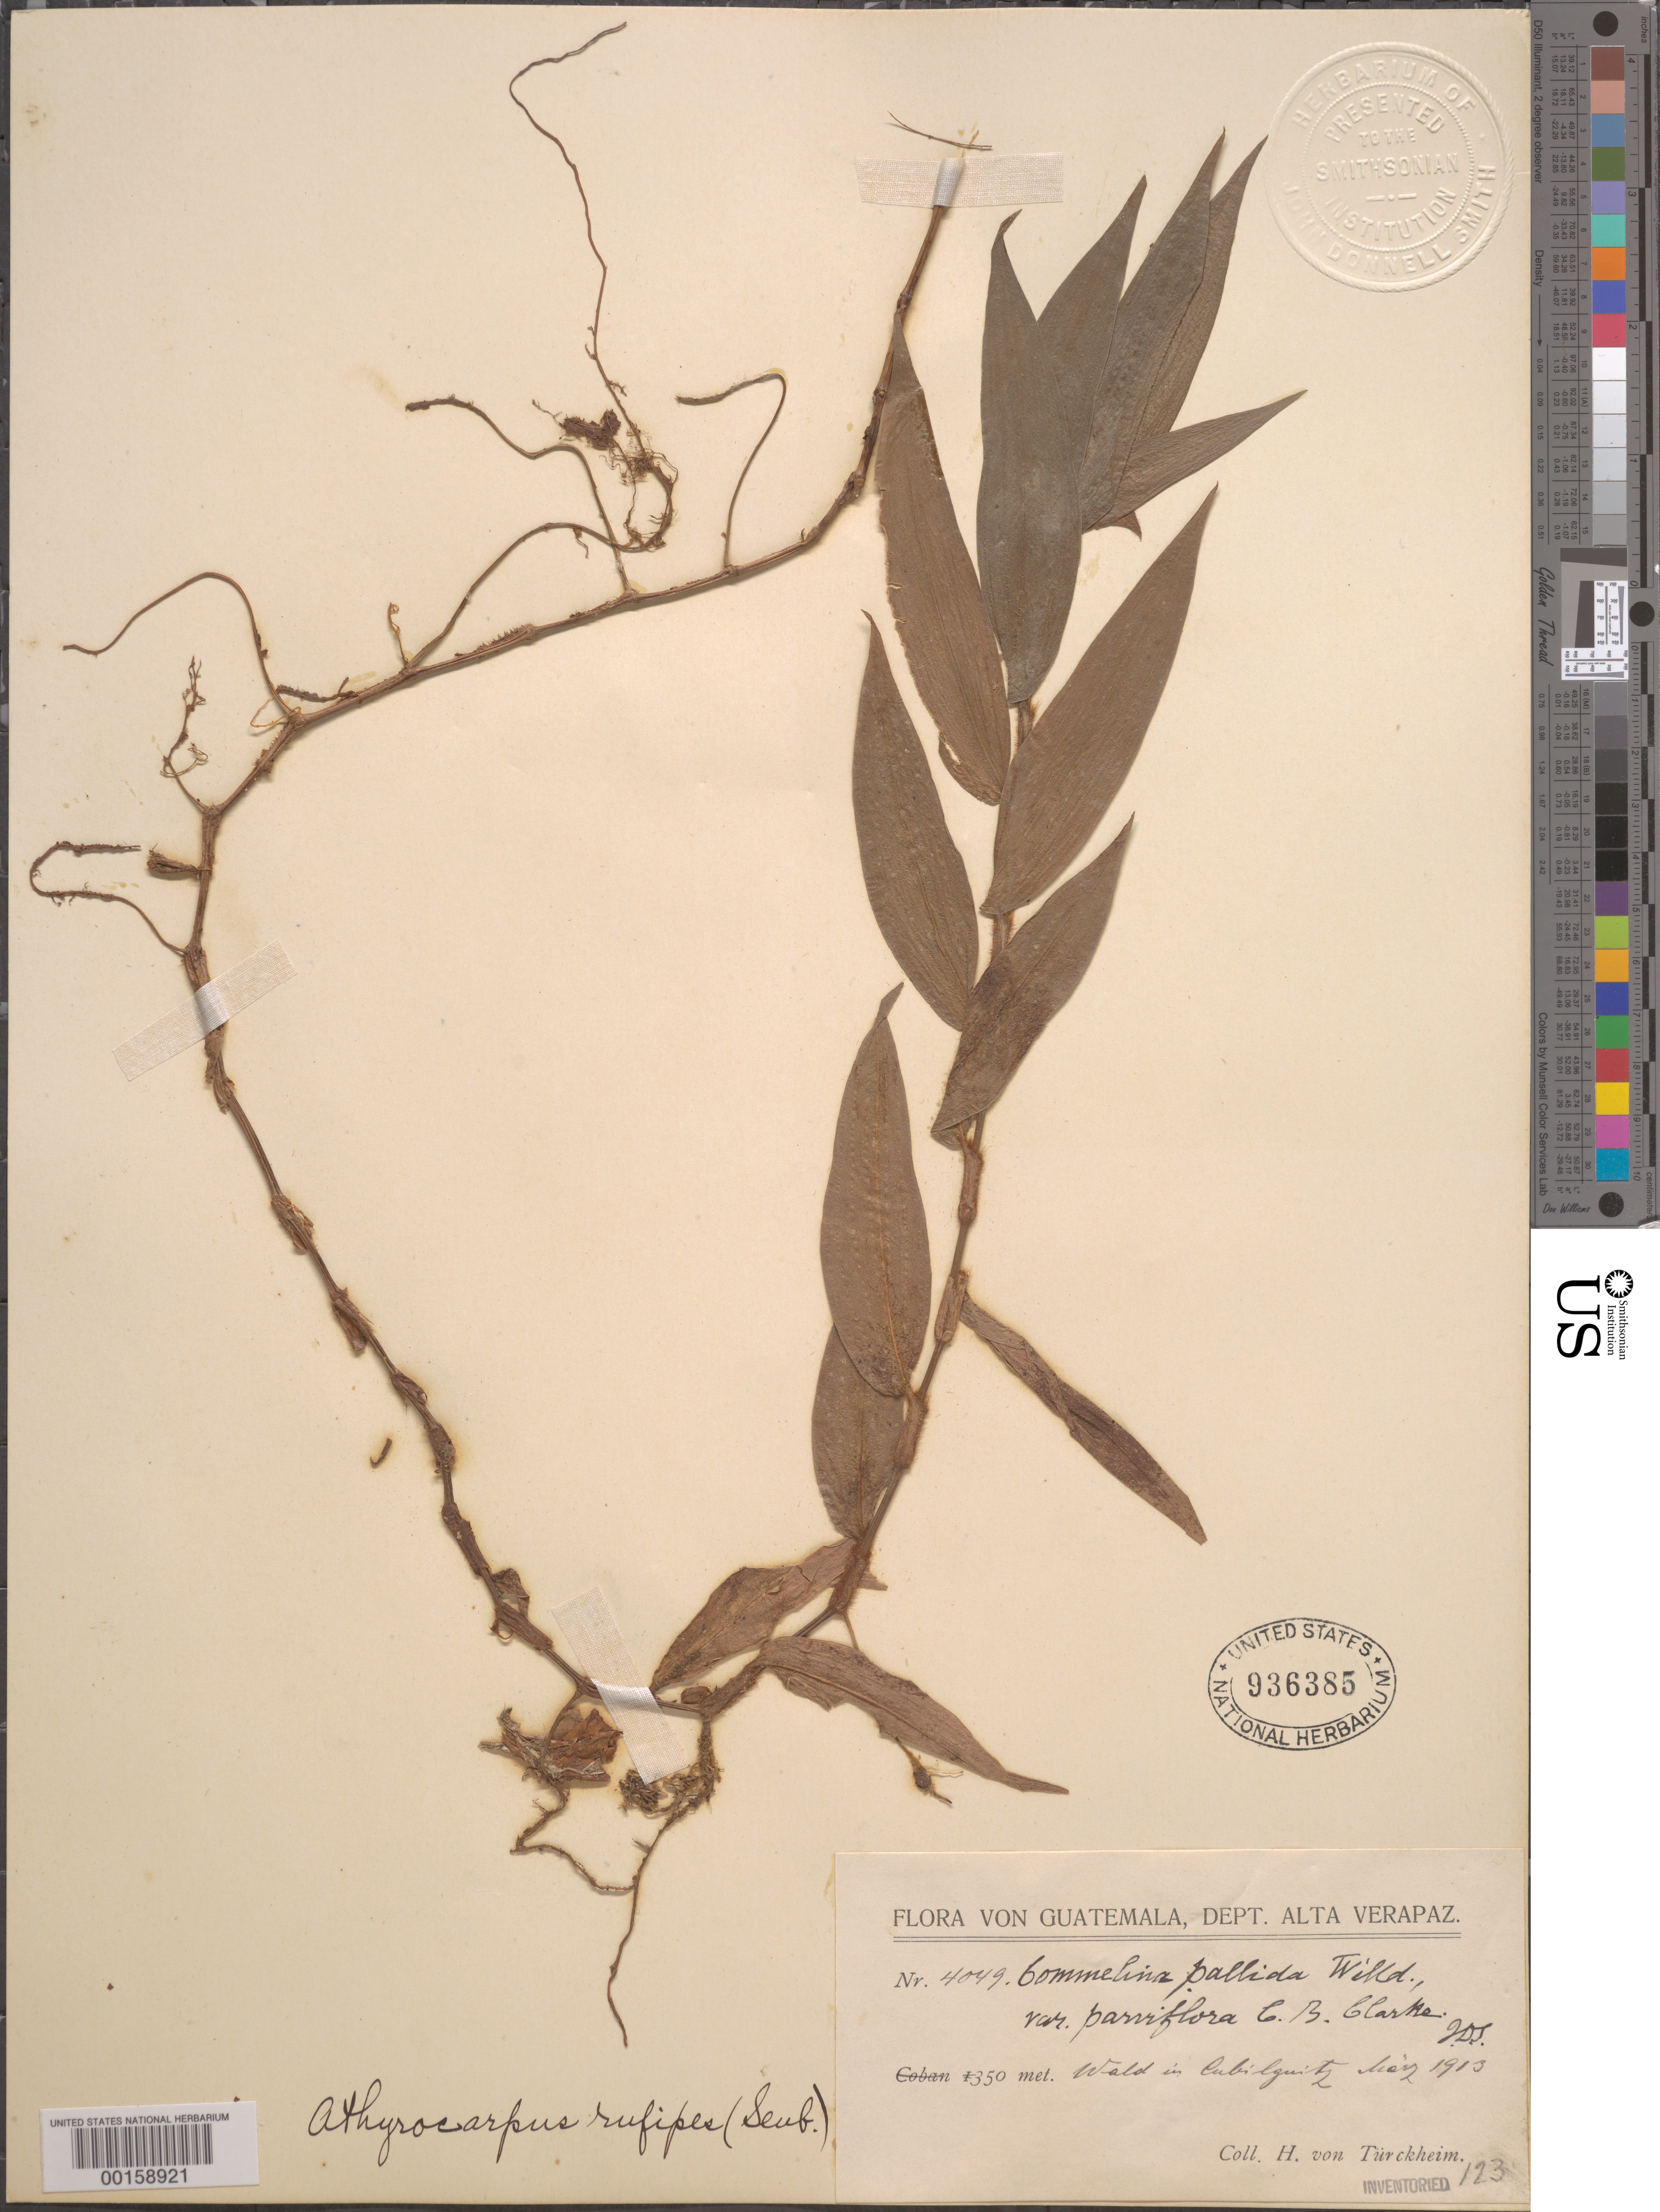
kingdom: Plantae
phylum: Tracheophyta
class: Liliopsida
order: Commelinales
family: Commelinaceae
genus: Commelina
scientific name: Commelina rufipes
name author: Seub.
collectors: H. von Türckheim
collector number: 4049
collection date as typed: Mar 1913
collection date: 1913-03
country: Guatemala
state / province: Alta Verapaz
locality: Cubilquitz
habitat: In woods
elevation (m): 350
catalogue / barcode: US 936385